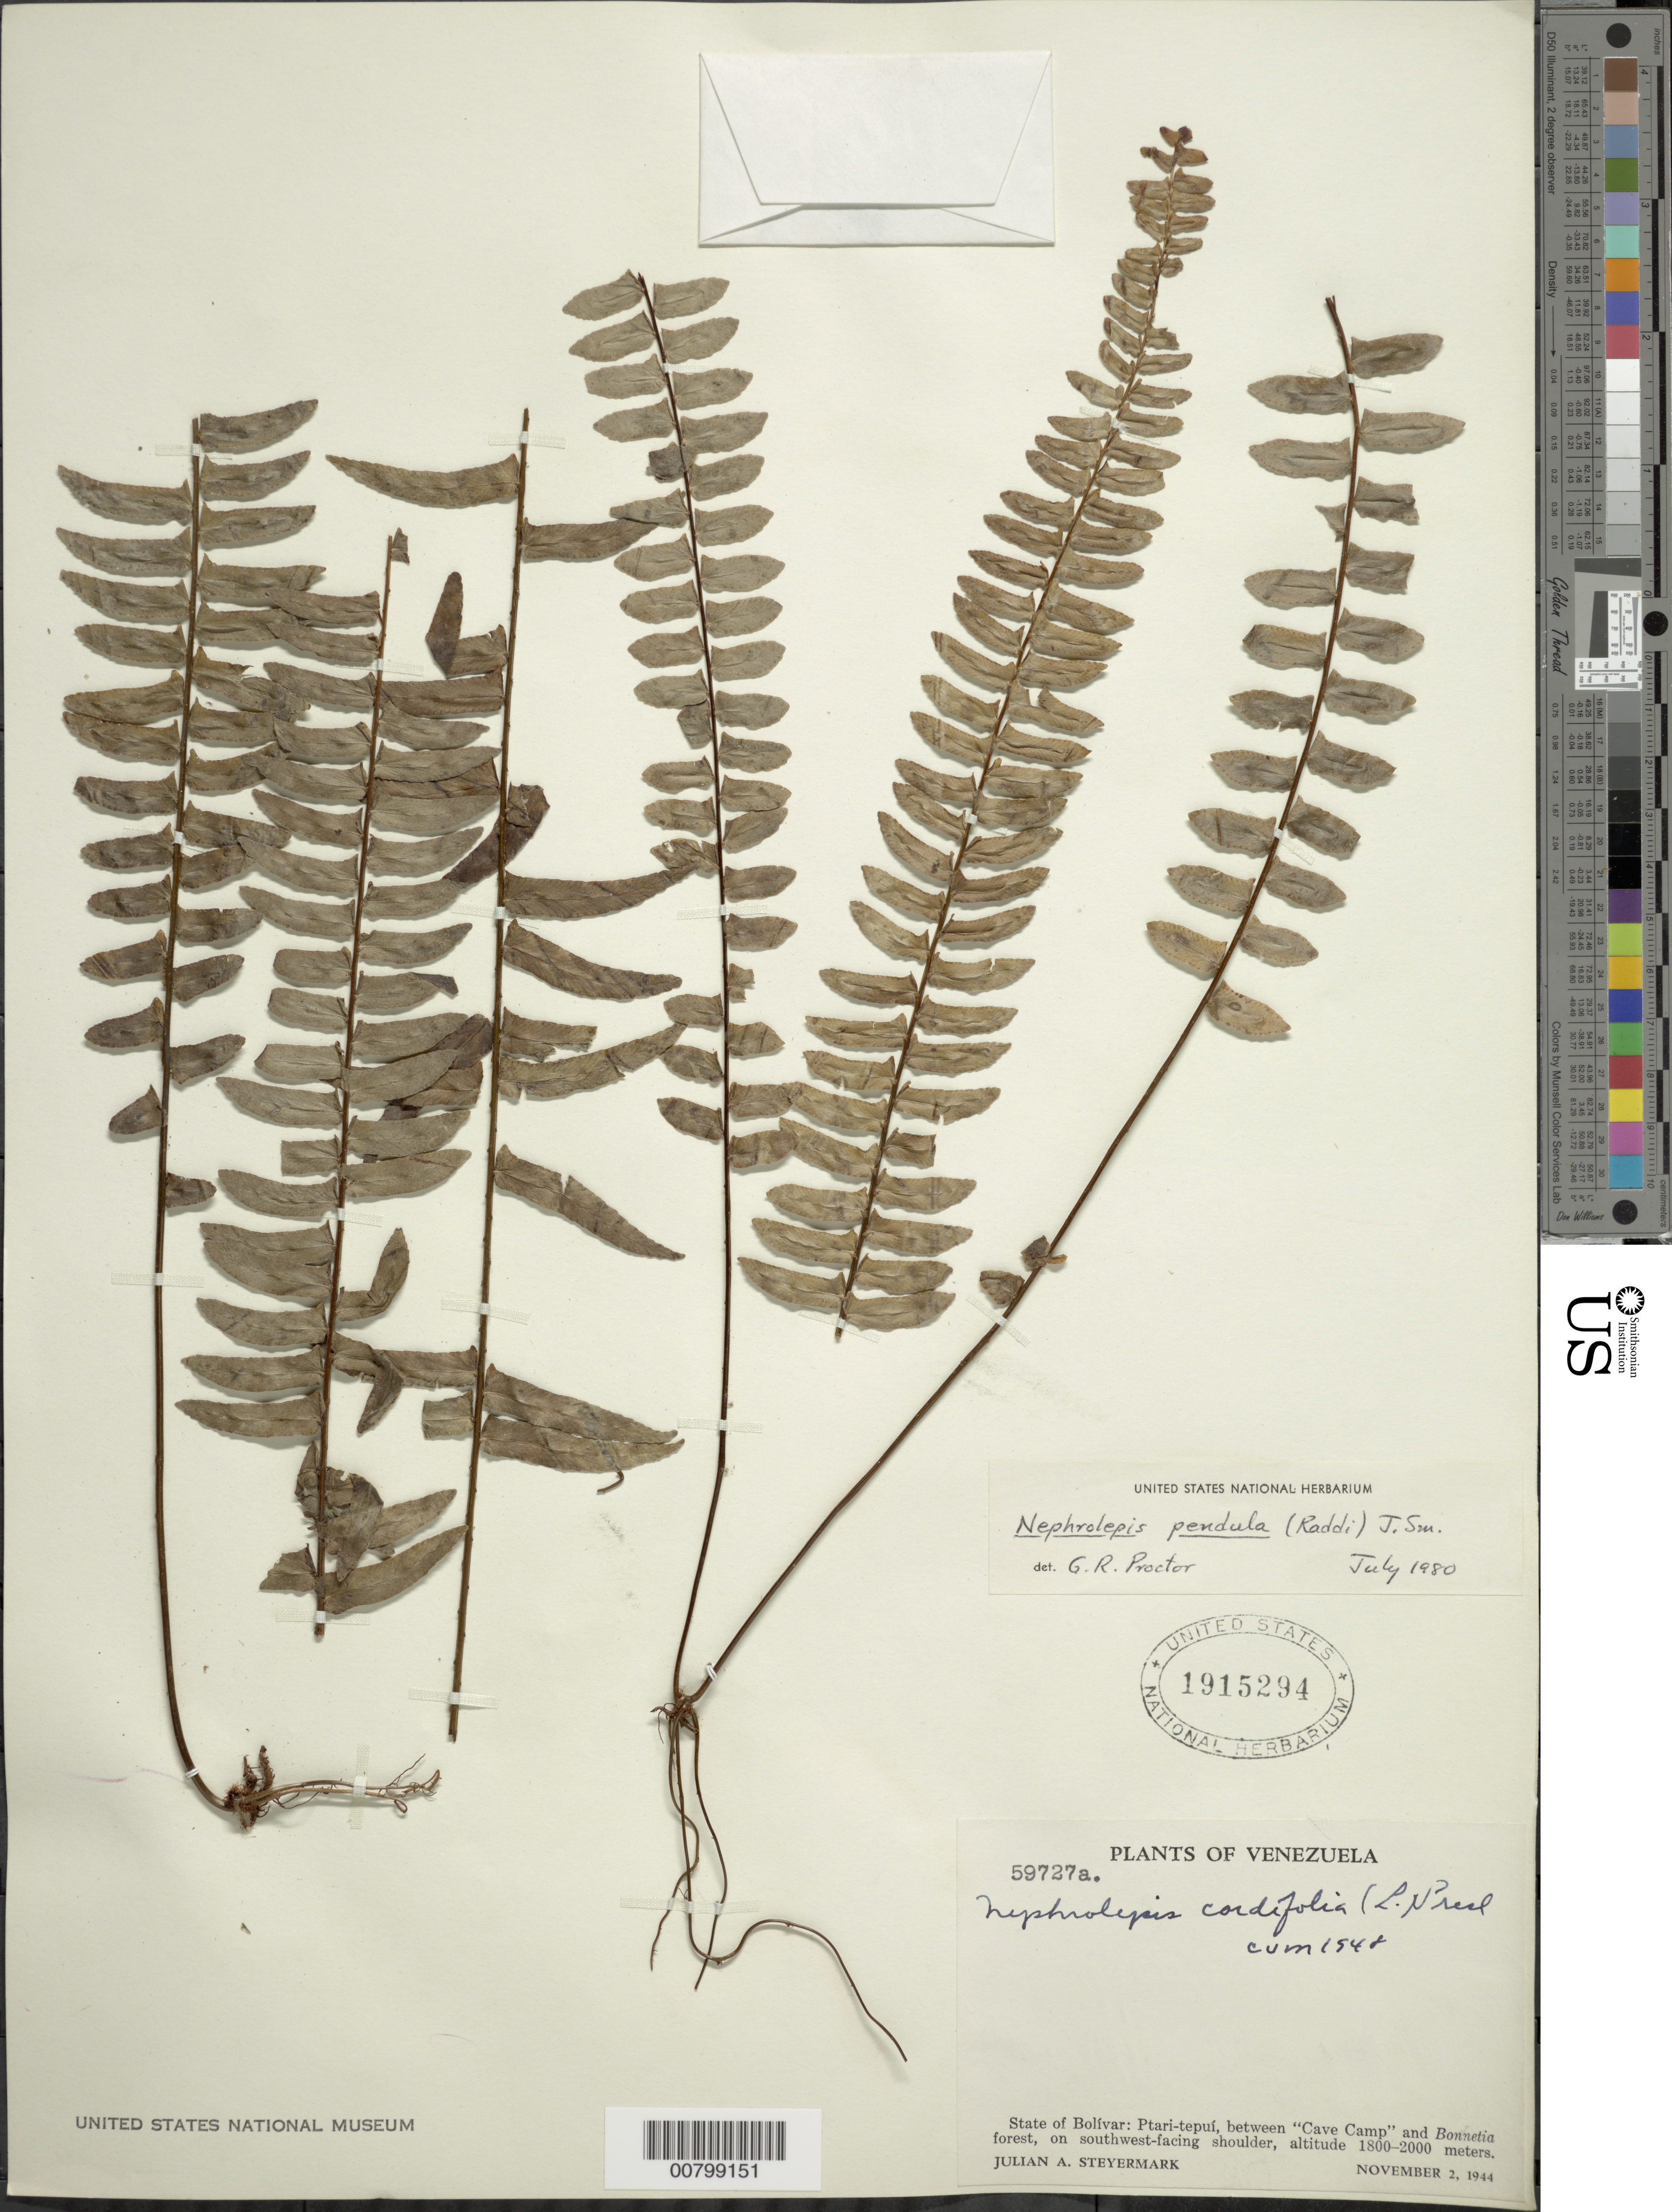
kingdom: Plantae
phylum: Tracheophyta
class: Polypodiopsida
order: Polypodiales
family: Nephrolepidaceae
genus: Nephrolepis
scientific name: Nephrolepis pendula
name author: (Raddi) J. Sm.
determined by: Proctor, G. R.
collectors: J. Steyermark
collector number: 59727 a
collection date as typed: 2-Nov-44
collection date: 1944-11-02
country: Venezuela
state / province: Bolívar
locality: Ptari-tepuí, "Cave Camp"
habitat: Bonnetia forest, SW facing shoulder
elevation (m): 1800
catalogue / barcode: US 1915294